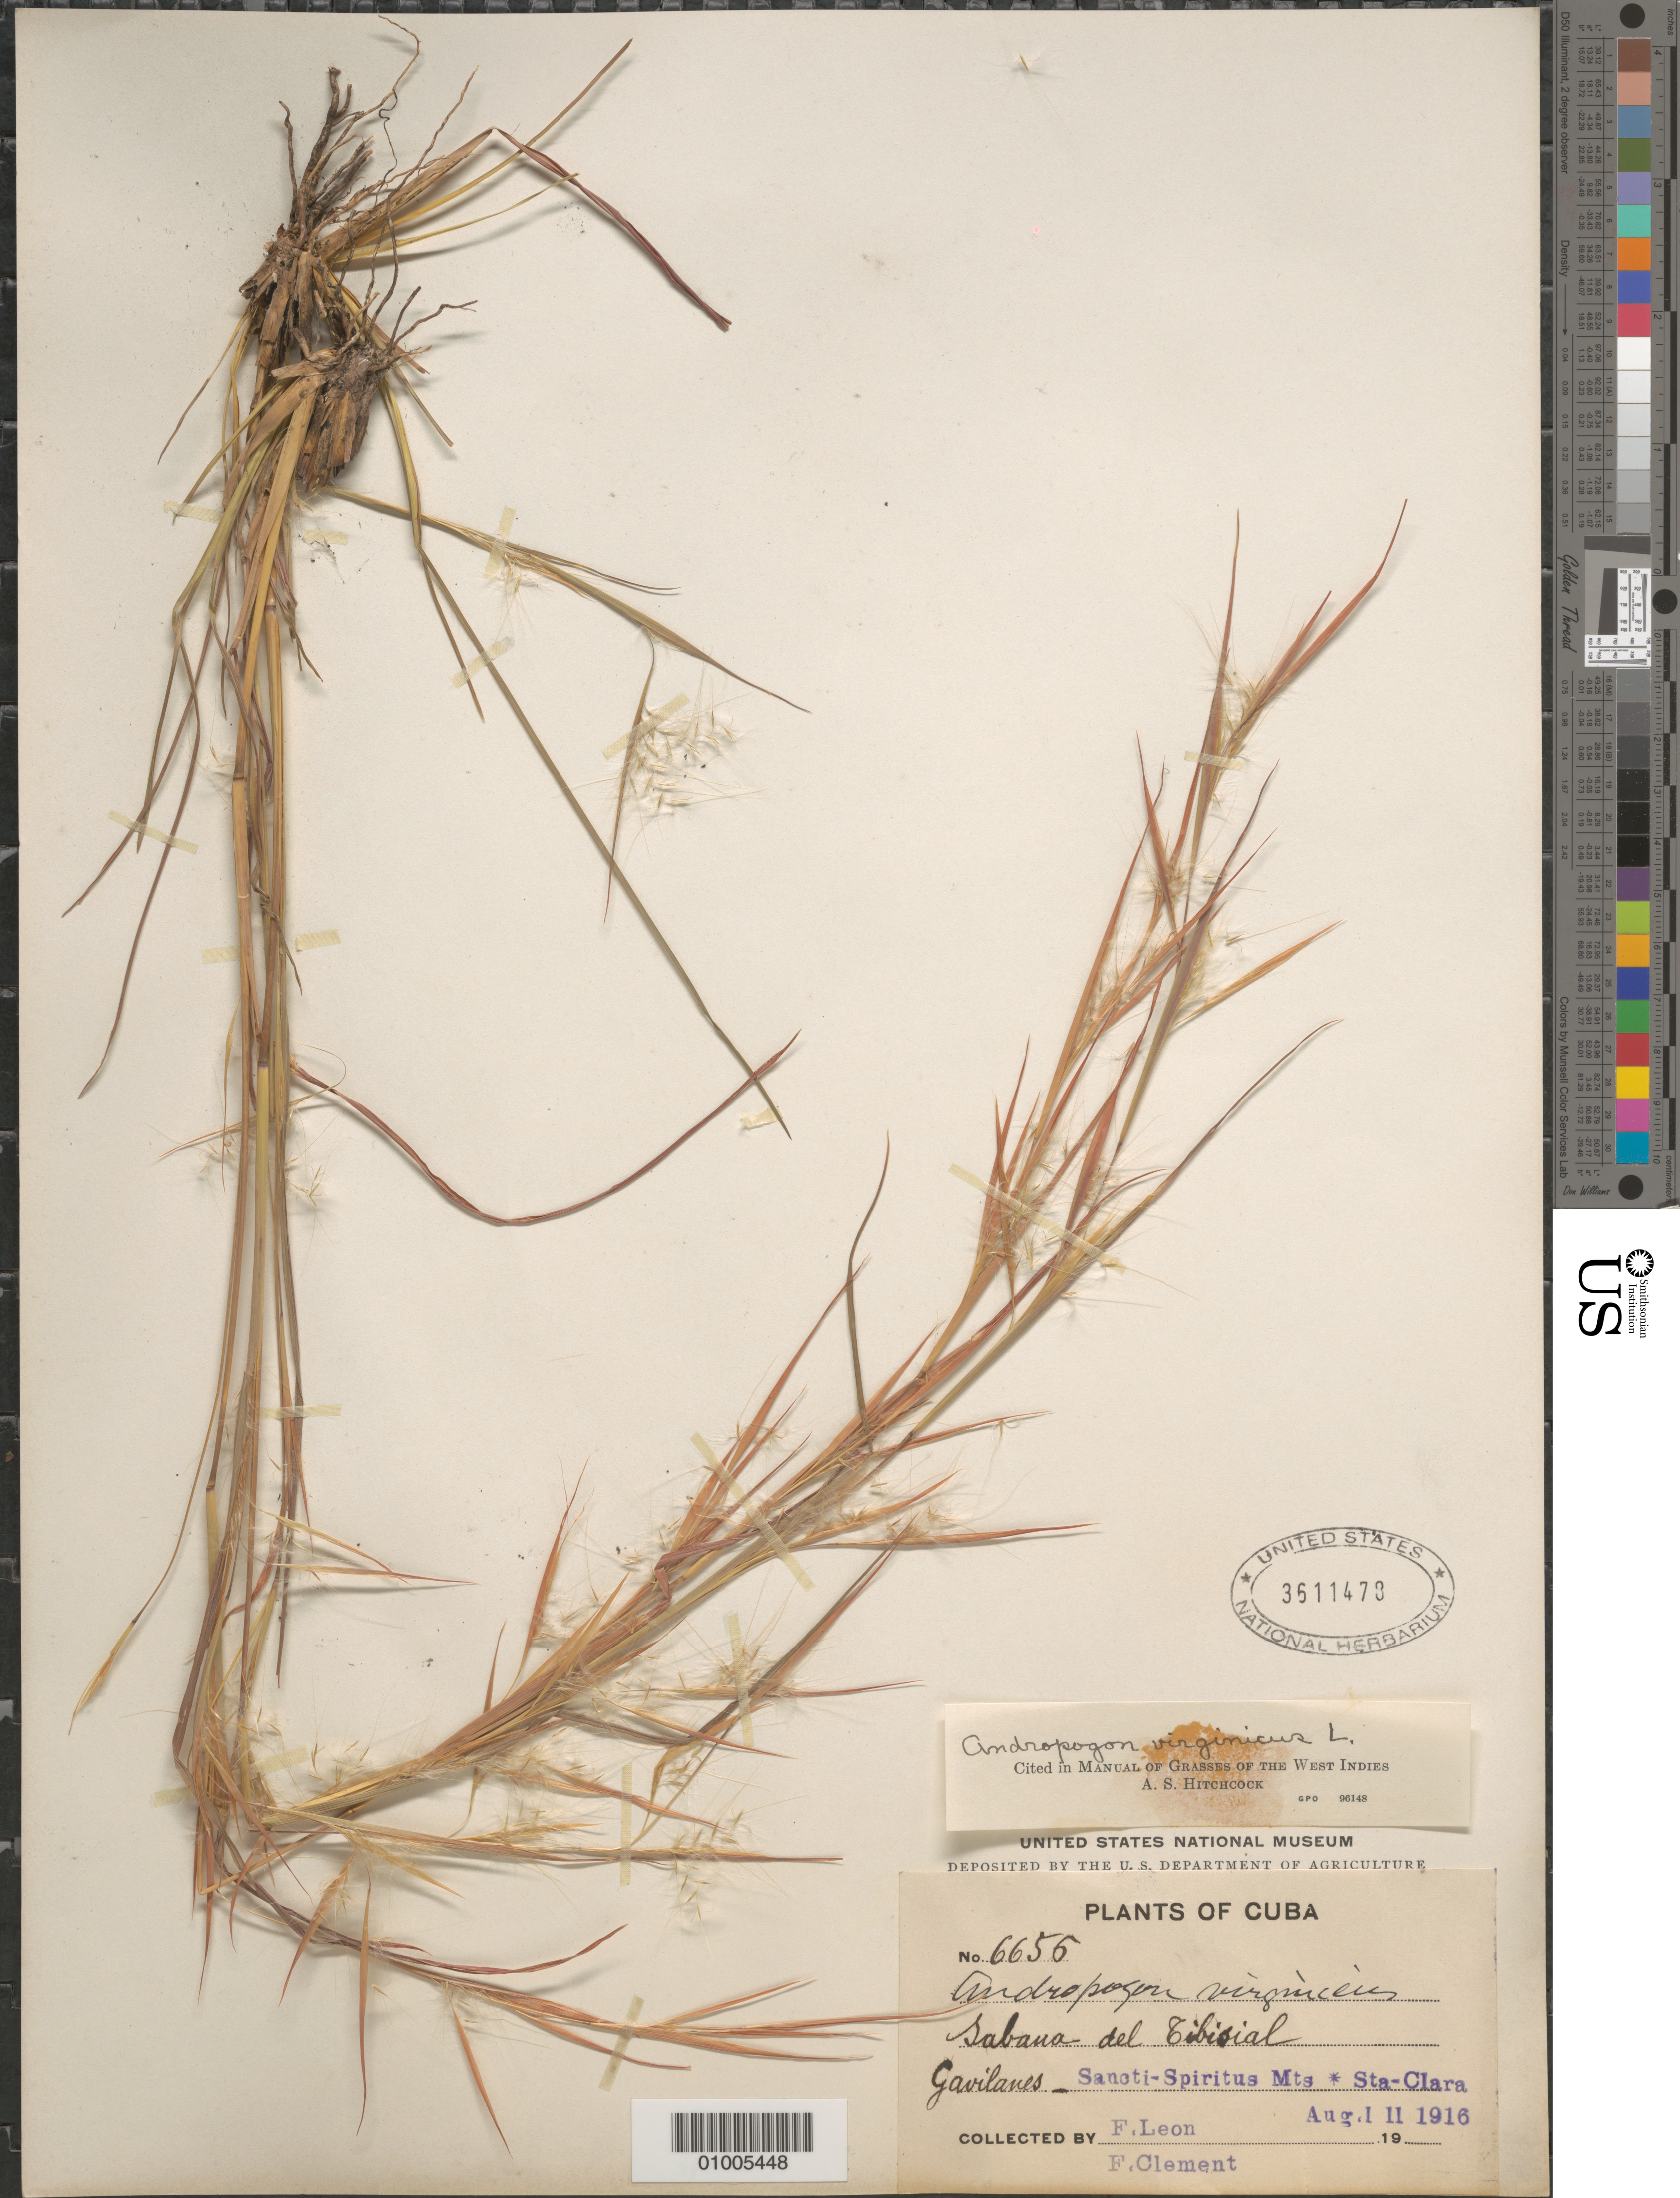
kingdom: Plantae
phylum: Tracheophyta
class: Liliopsida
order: Poales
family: Poaceae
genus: Andropogon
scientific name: Andropogon virginicus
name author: L.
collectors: Bro. León & B. Clement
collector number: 6656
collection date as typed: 11 Aug 1916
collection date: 1916-08-11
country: Cuba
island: Cuba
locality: Sabana del Cibisial Gavilanes Sancti-Spiritus Mts . Sta Clara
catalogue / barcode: US 3611478